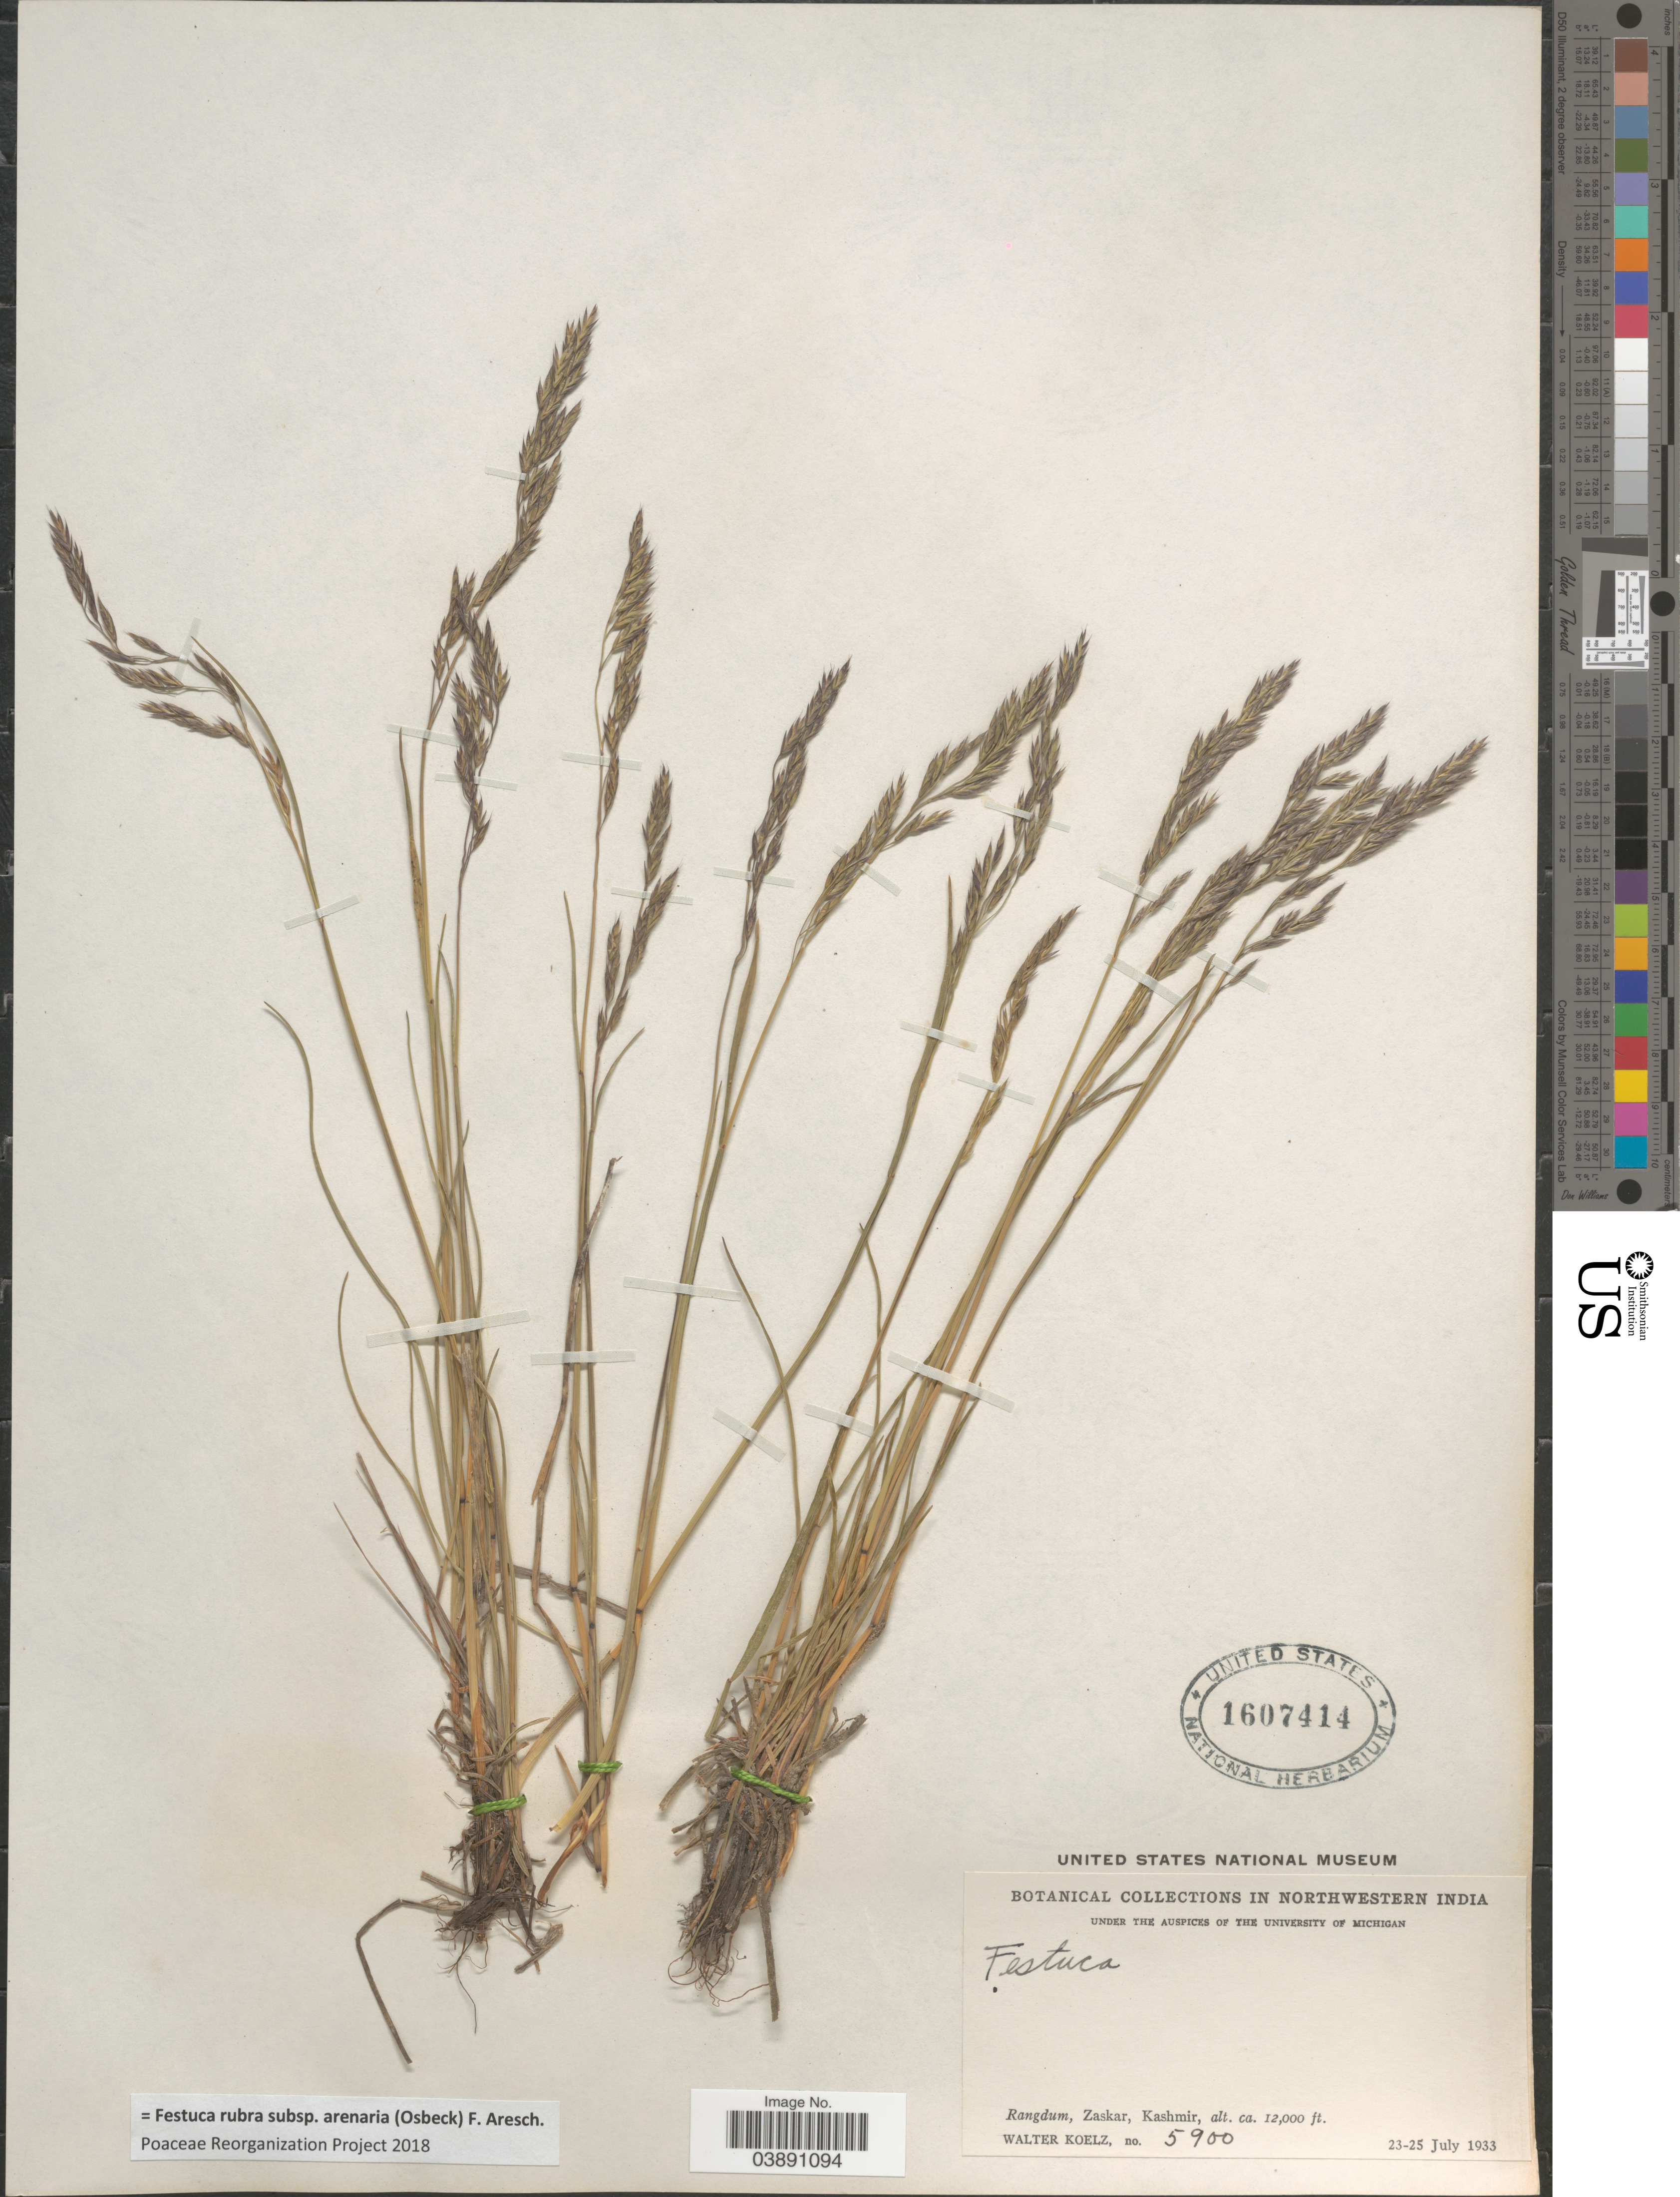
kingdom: Plantae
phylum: Tracheophyta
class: Liliopsida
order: Poales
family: Poaceae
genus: Festuca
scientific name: Festuca rubra subsp. arenaria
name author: (Osbeck) F. Aresch.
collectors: W. N. Koelz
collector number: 5900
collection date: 1933-07-23/1933-07-25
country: India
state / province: Jammu and Kashmir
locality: In Northwestern India. Rangdum, Zaskar, Kashmir.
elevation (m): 3658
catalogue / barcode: US 1607414